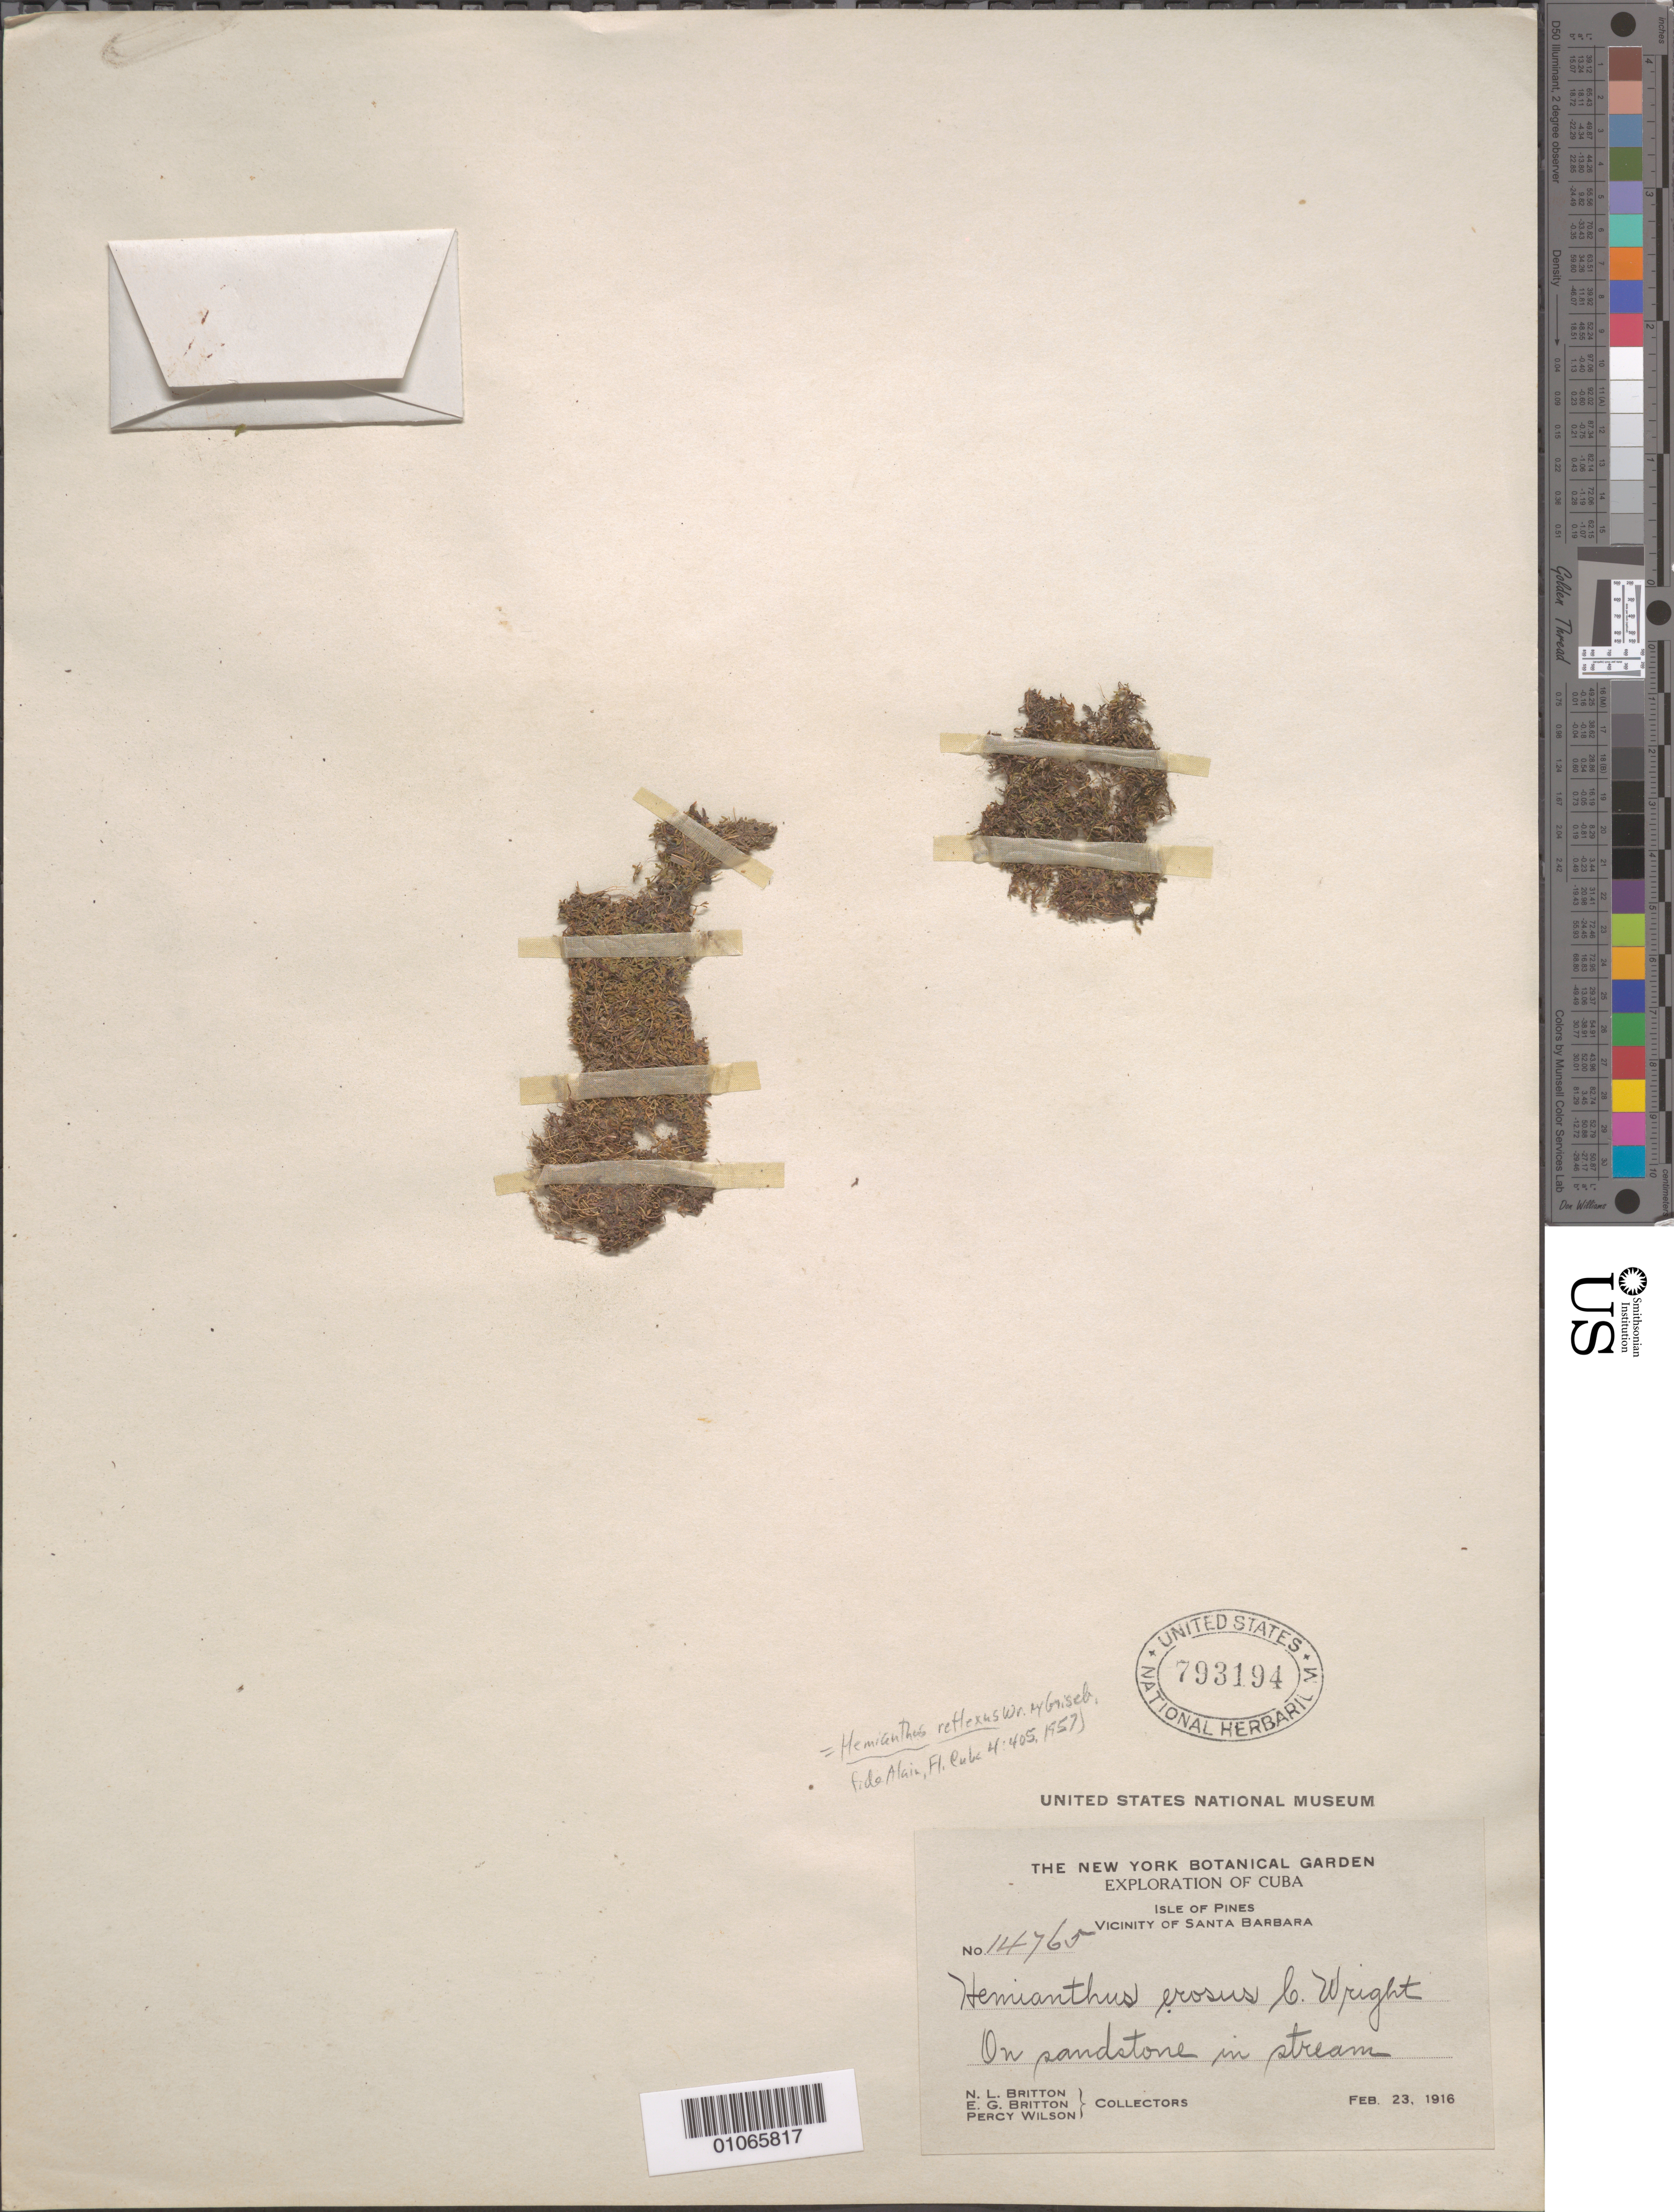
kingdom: Plantae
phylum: Tracheophyta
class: Magnoliopsida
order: Lamiales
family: Linderniaceae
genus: Hemianthus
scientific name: Hemianthus reflexus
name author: C. Wright in Griseb.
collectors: N. Britton, E. G. Britton & P. Wilson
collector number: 14765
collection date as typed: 23 Feb 1916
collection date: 1916-02-23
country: Cuba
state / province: Isla de La Juventud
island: Isla de la Juventud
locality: Vicinity of Santa Barbara on sandstone in stream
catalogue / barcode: US 793194